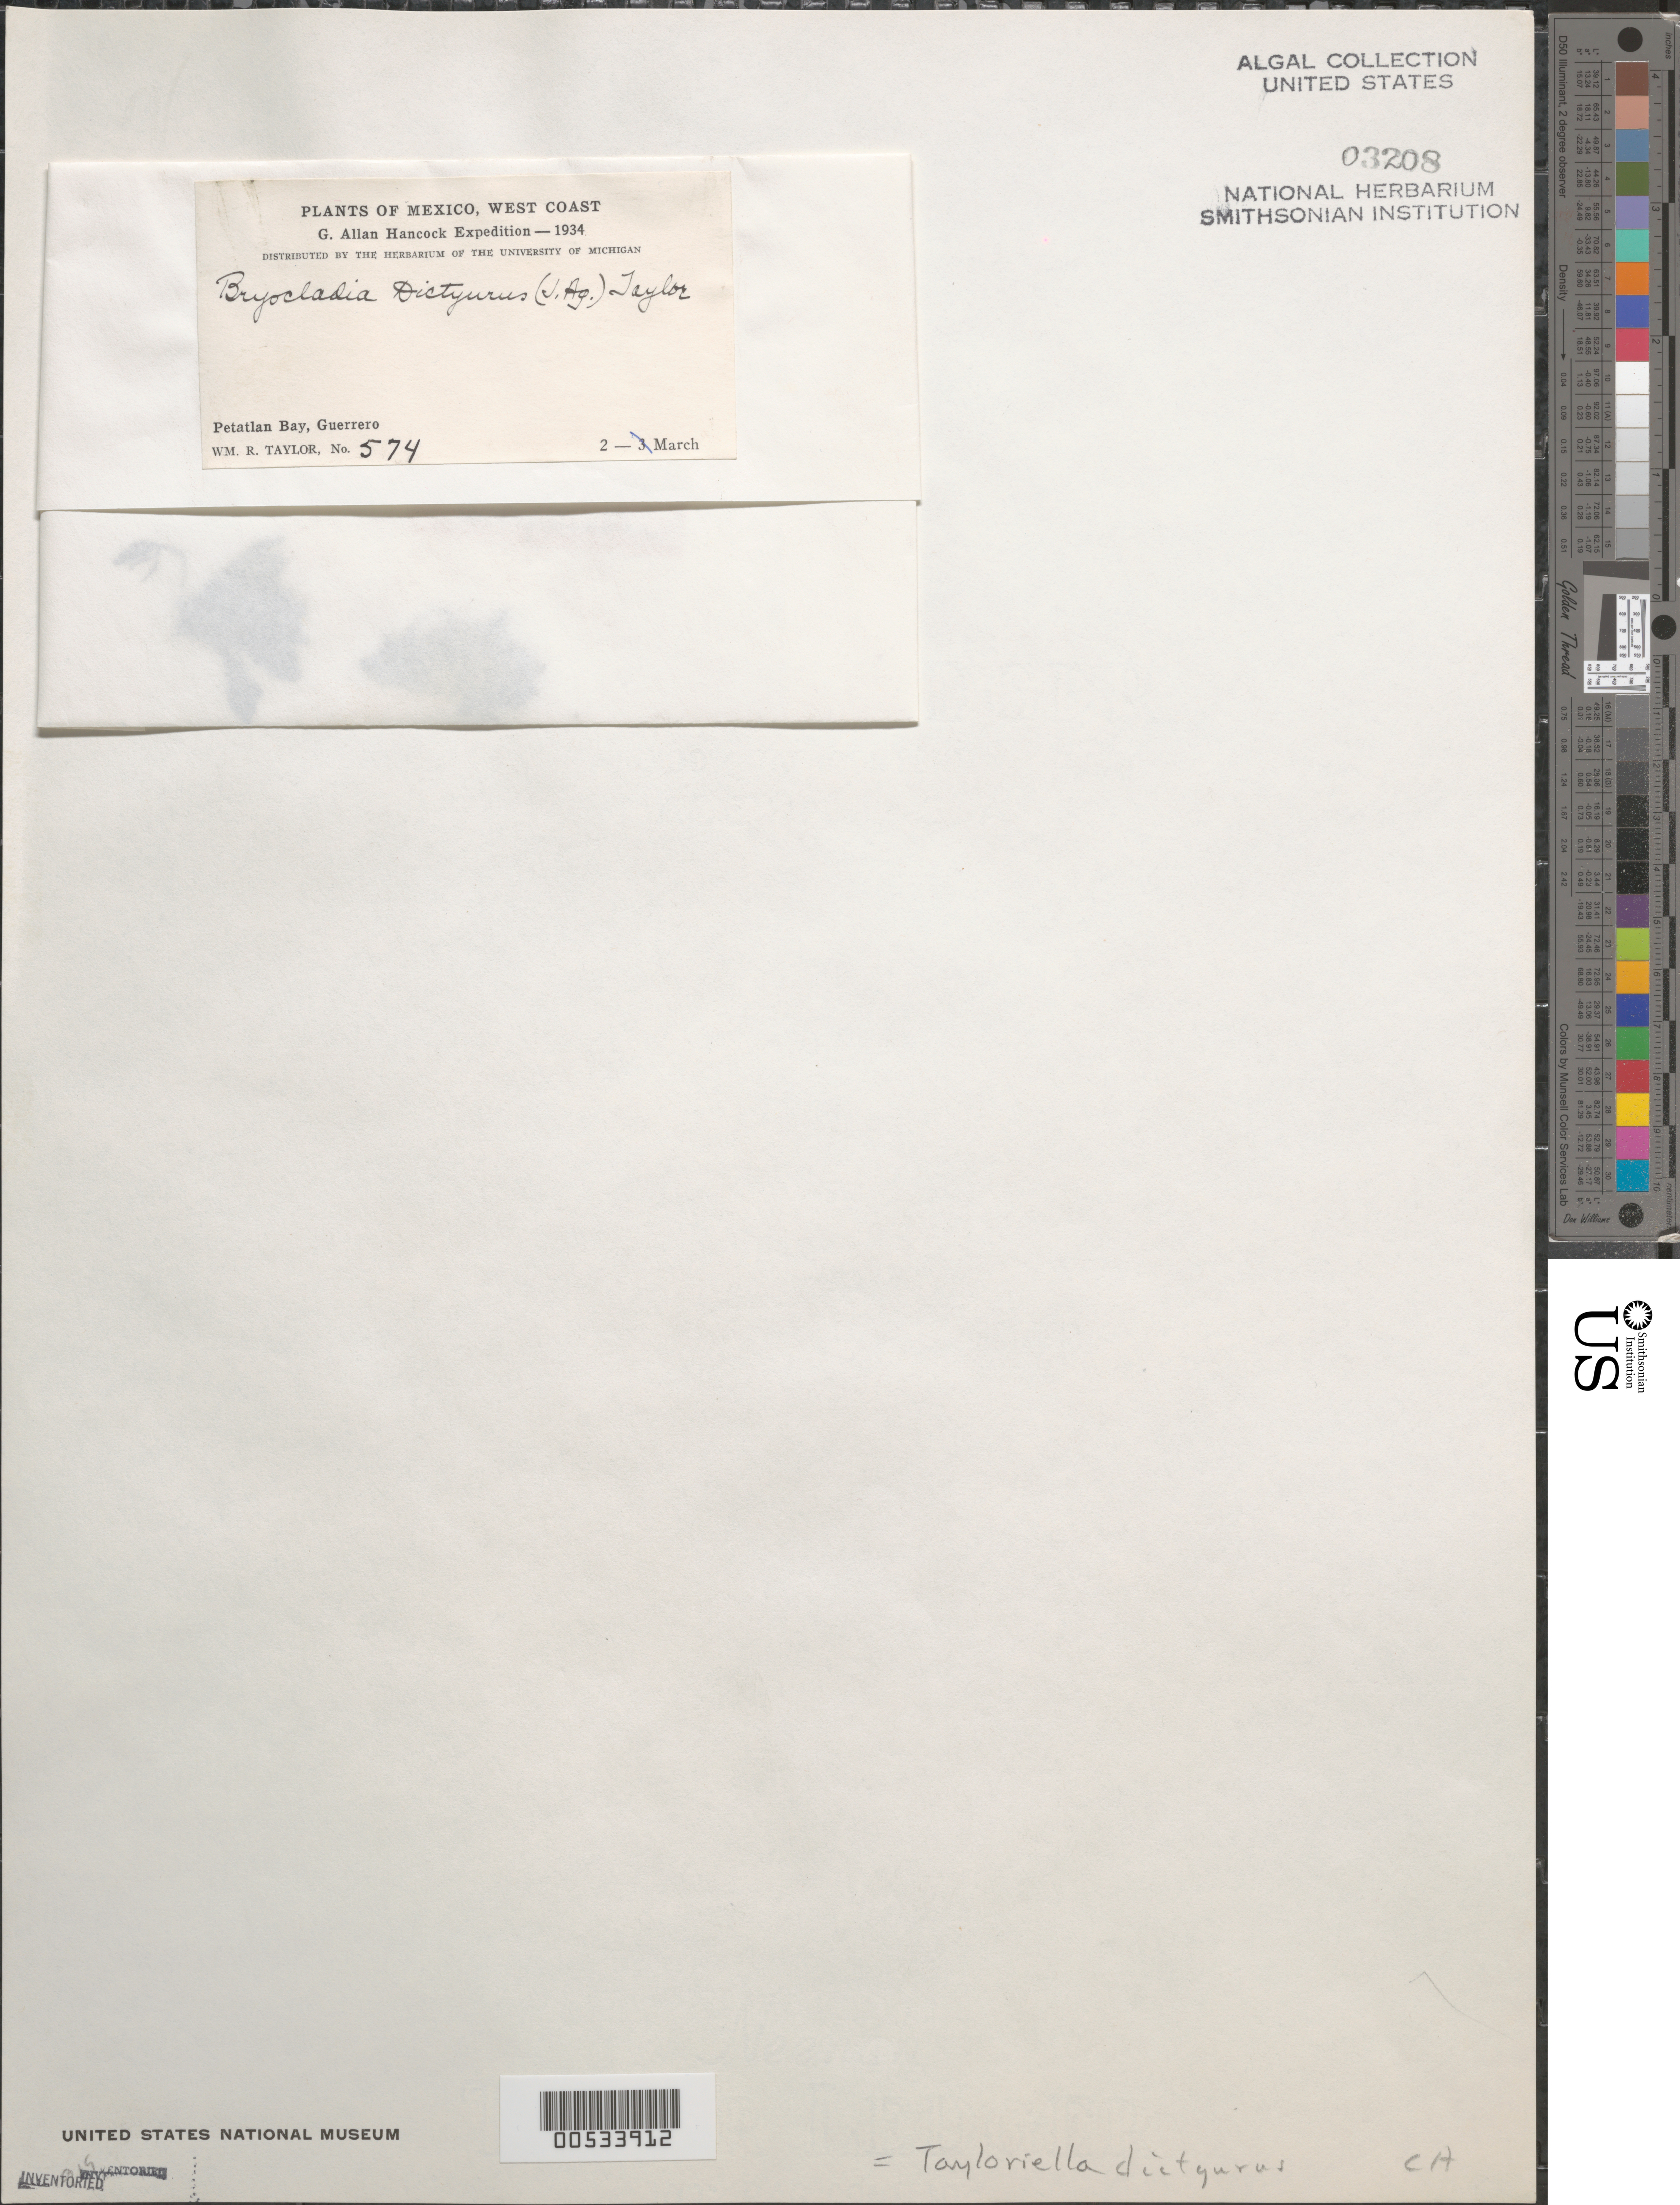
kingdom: Plantae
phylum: Rhodophyta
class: Florideophyceae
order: Ceramiales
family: Rhodomelaceae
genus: Tayloriella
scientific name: Tayloriella dictyurus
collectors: W. R. Taylor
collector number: WRT 34-574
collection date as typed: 02 Mar 1934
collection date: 1934-03-02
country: Mexico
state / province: Guerrero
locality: Petatlan Bay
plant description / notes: G. Allan Hancock Expedition, 1934, as Bryocladia dictyurus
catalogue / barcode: US 3208